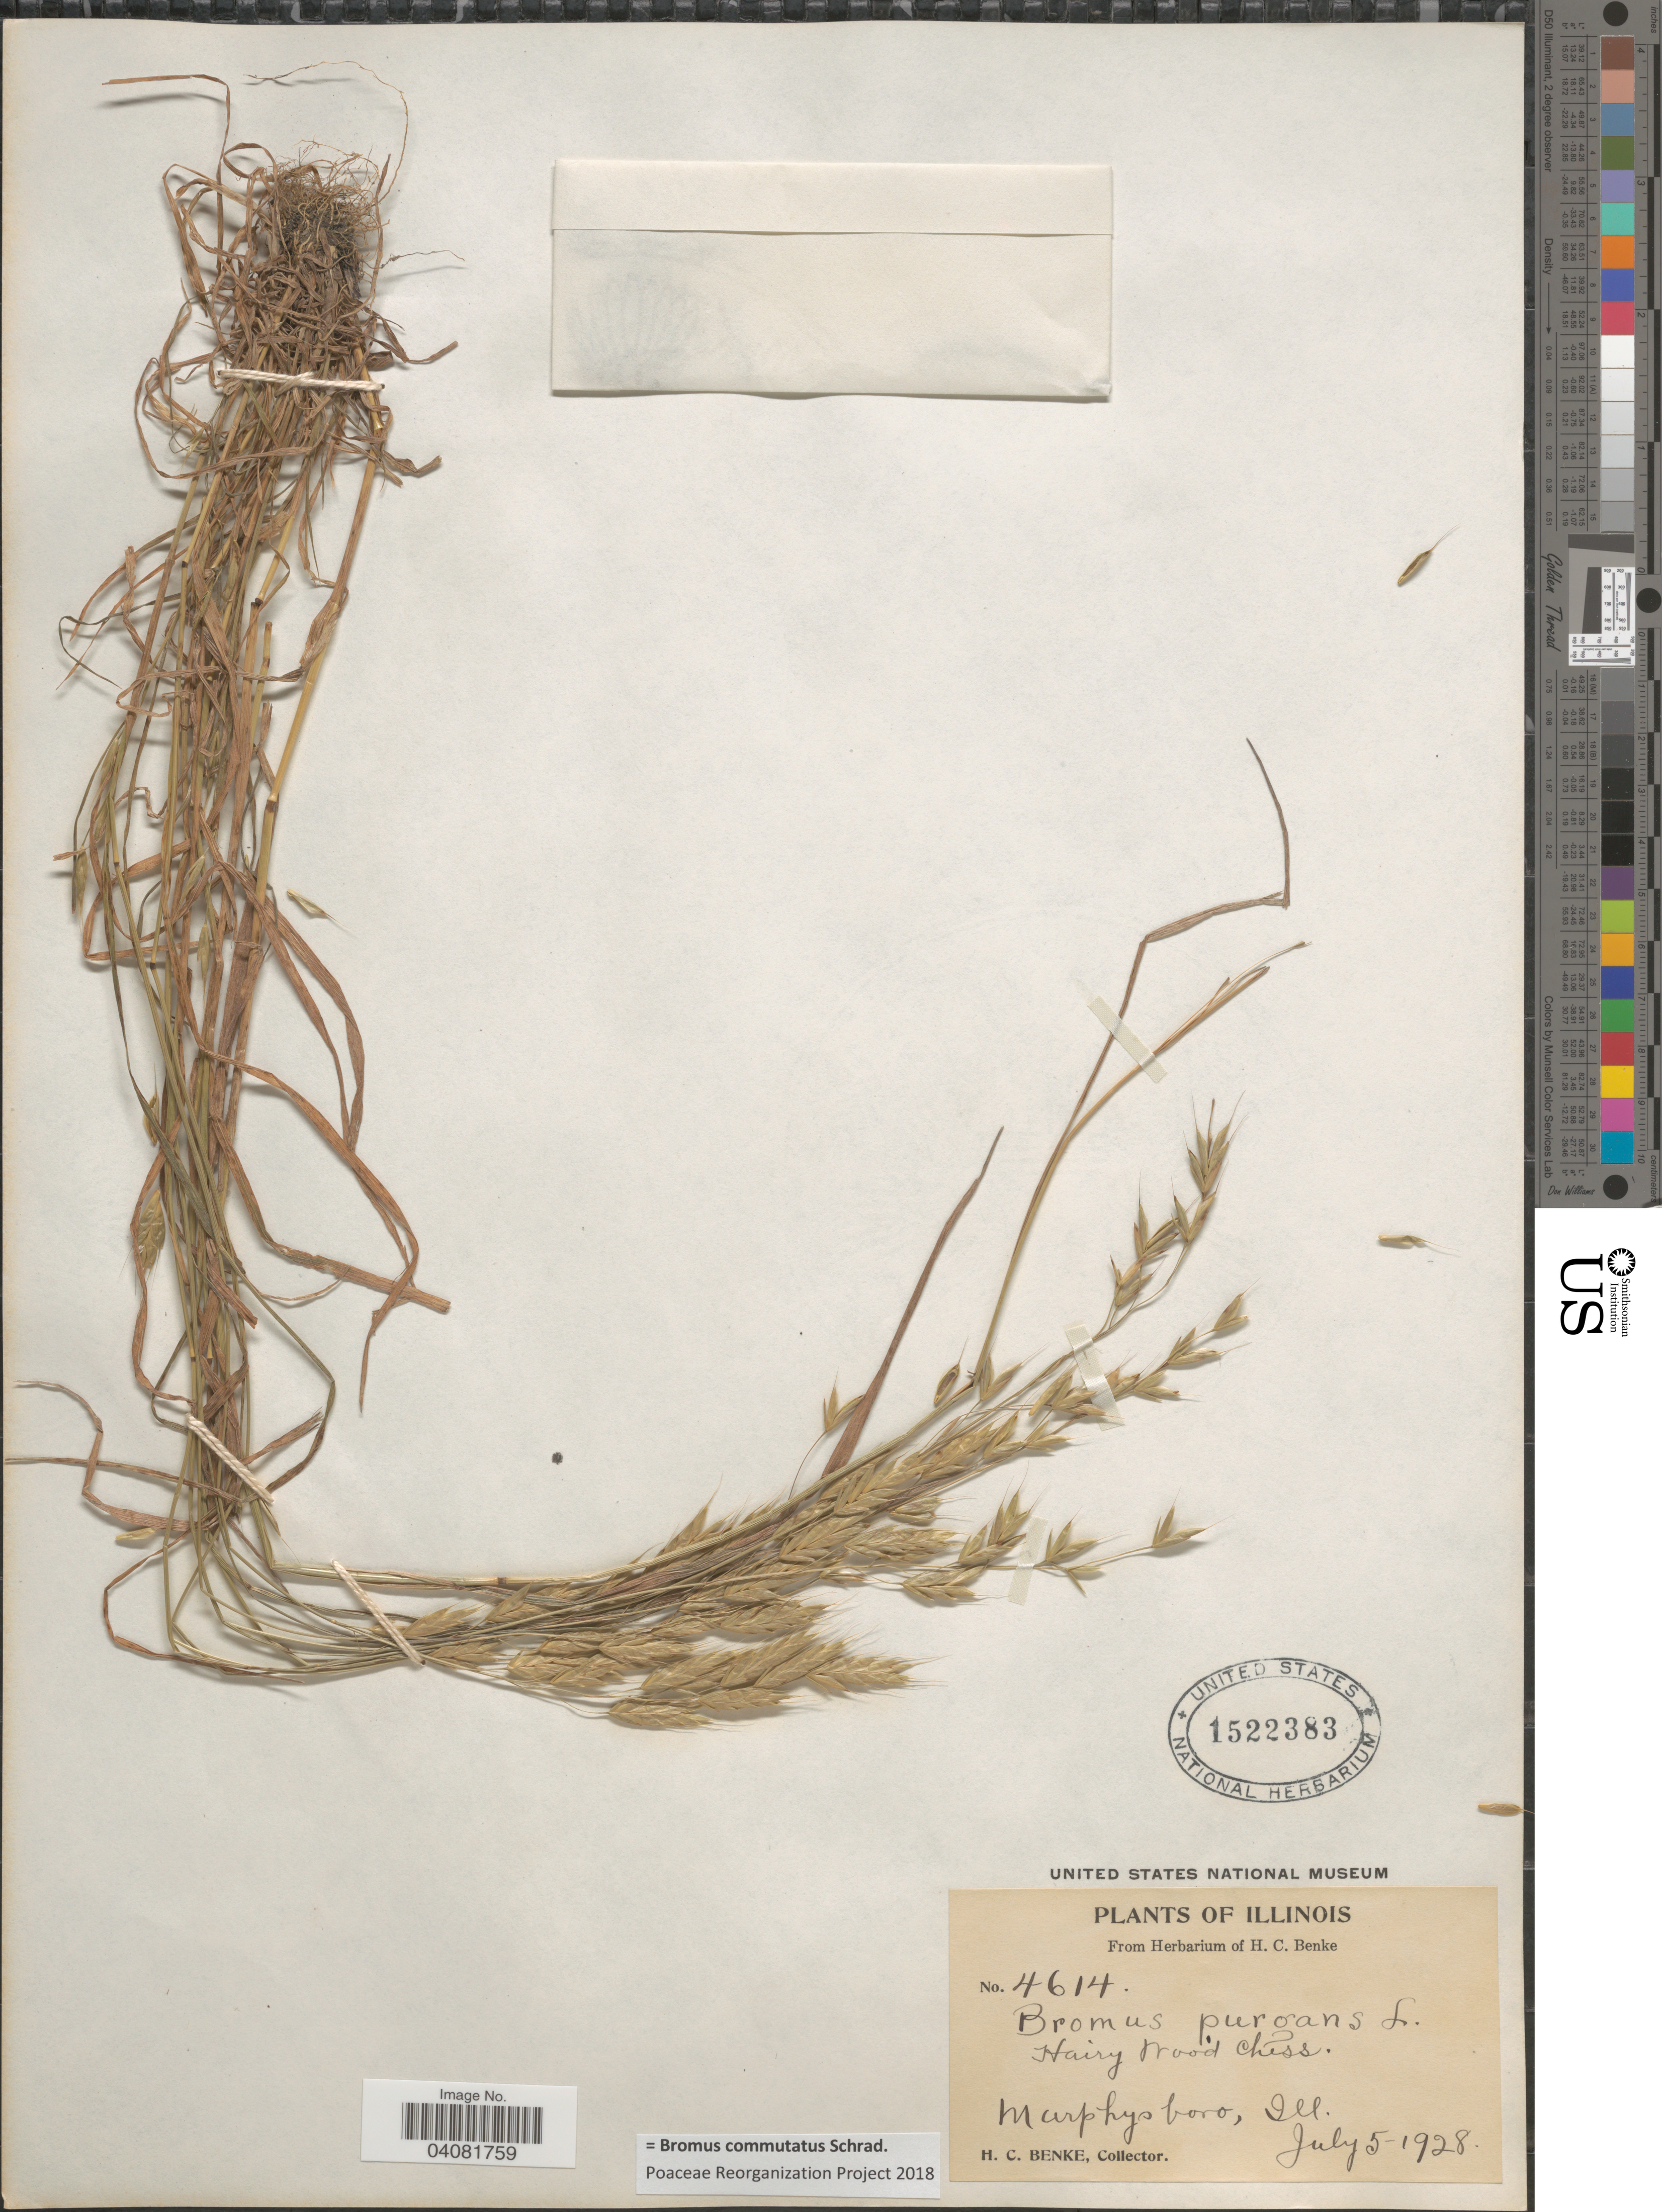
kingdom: Plantae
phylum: Tracheophyta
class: Liliopsida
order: Poales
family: Poaceae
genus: Bromus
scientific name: Bromus commutatus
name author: Schrad.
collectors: H. Benke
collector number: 4614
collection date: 1928-07-05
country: United States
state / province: Illinois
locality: Murphysboro.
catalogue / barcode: US 1522383